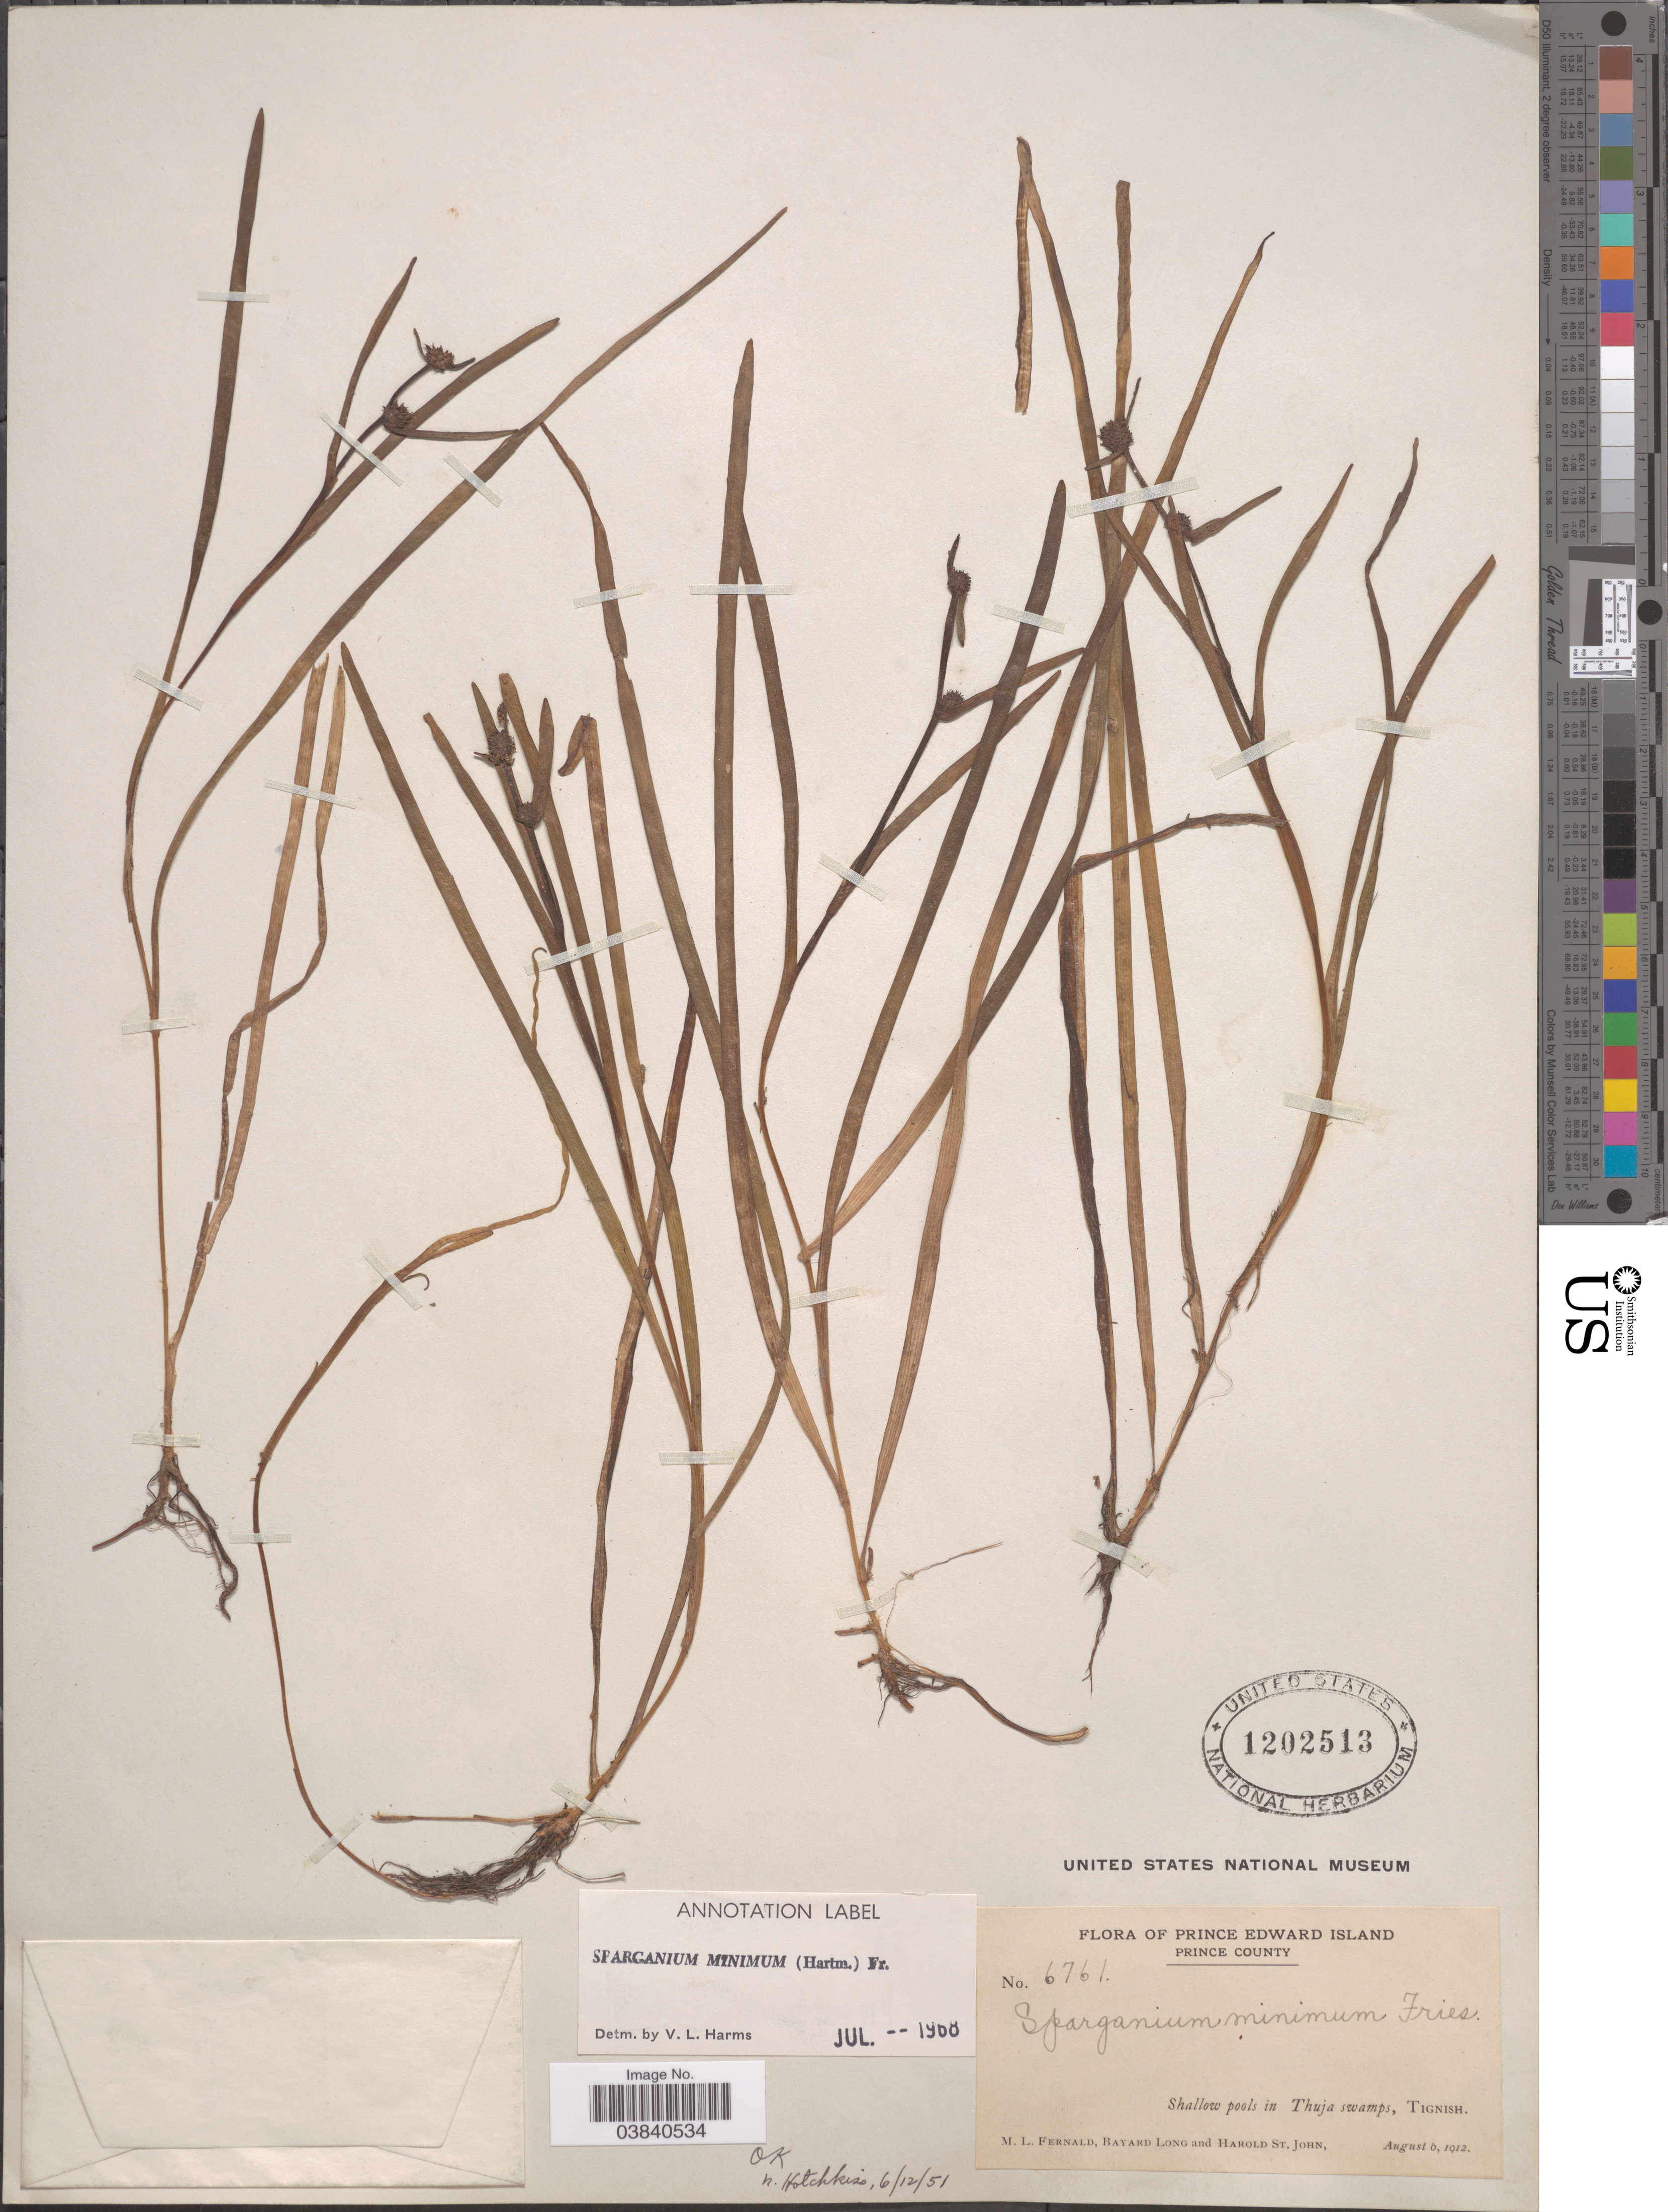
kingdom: Plantae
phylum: Tracheophyta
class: Liliopsida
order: Poales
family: Typhaceae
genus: Sparganium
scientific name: Sparganium minimum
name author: Wallr.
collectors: M. L. Fernald, B. Long & H. St. John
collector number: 6761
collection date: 1912-08-06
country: Canada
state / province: Prince Edward Island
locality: Prince County. Shallow pools in Thuja swamps, Tignish.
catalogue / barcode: US 1202513